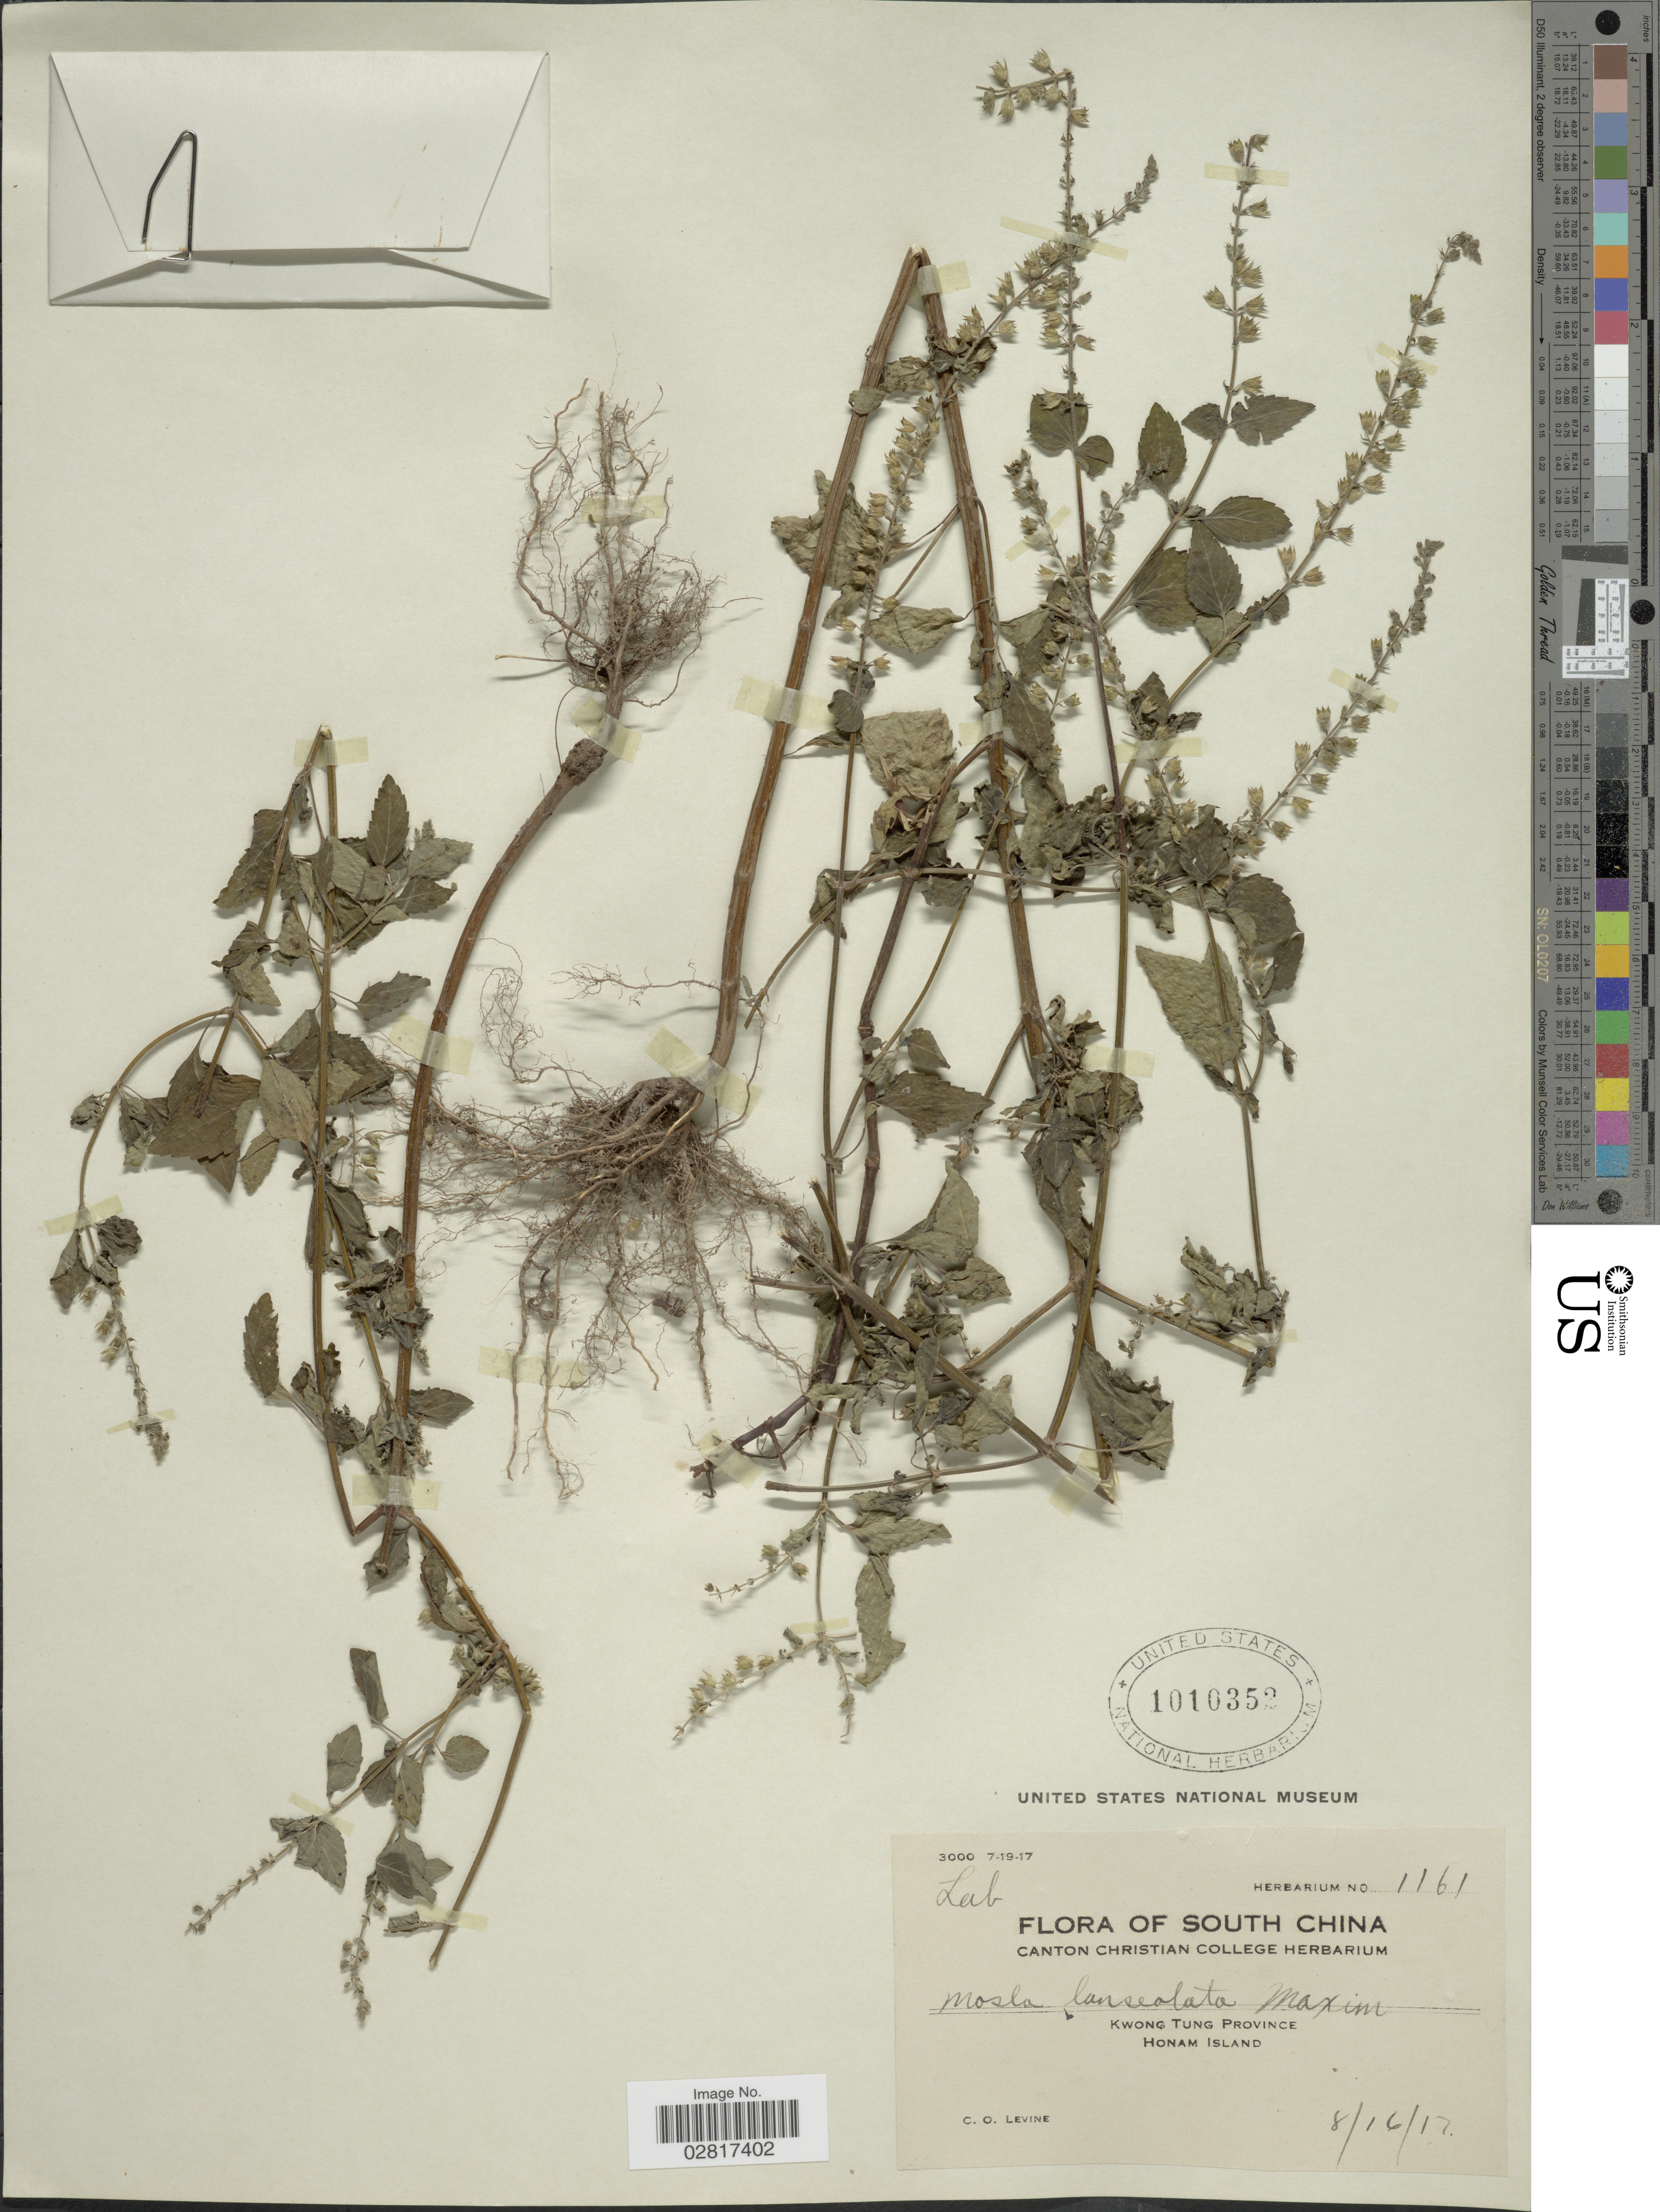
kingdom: Plantae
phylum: Tracheophyta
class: Magnoliopsida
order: Lamiales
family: Lamiaceae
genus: Mosla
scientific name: Mosla lanceolata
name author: (Benth.) Maxim.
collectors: C. O. Levine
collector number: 1161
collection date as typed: Transcribed d/m/y: 16/8/17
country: China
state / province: Guangdong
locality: South China. Kwong Tung Province. Honam Island.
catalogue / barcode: US 1010352